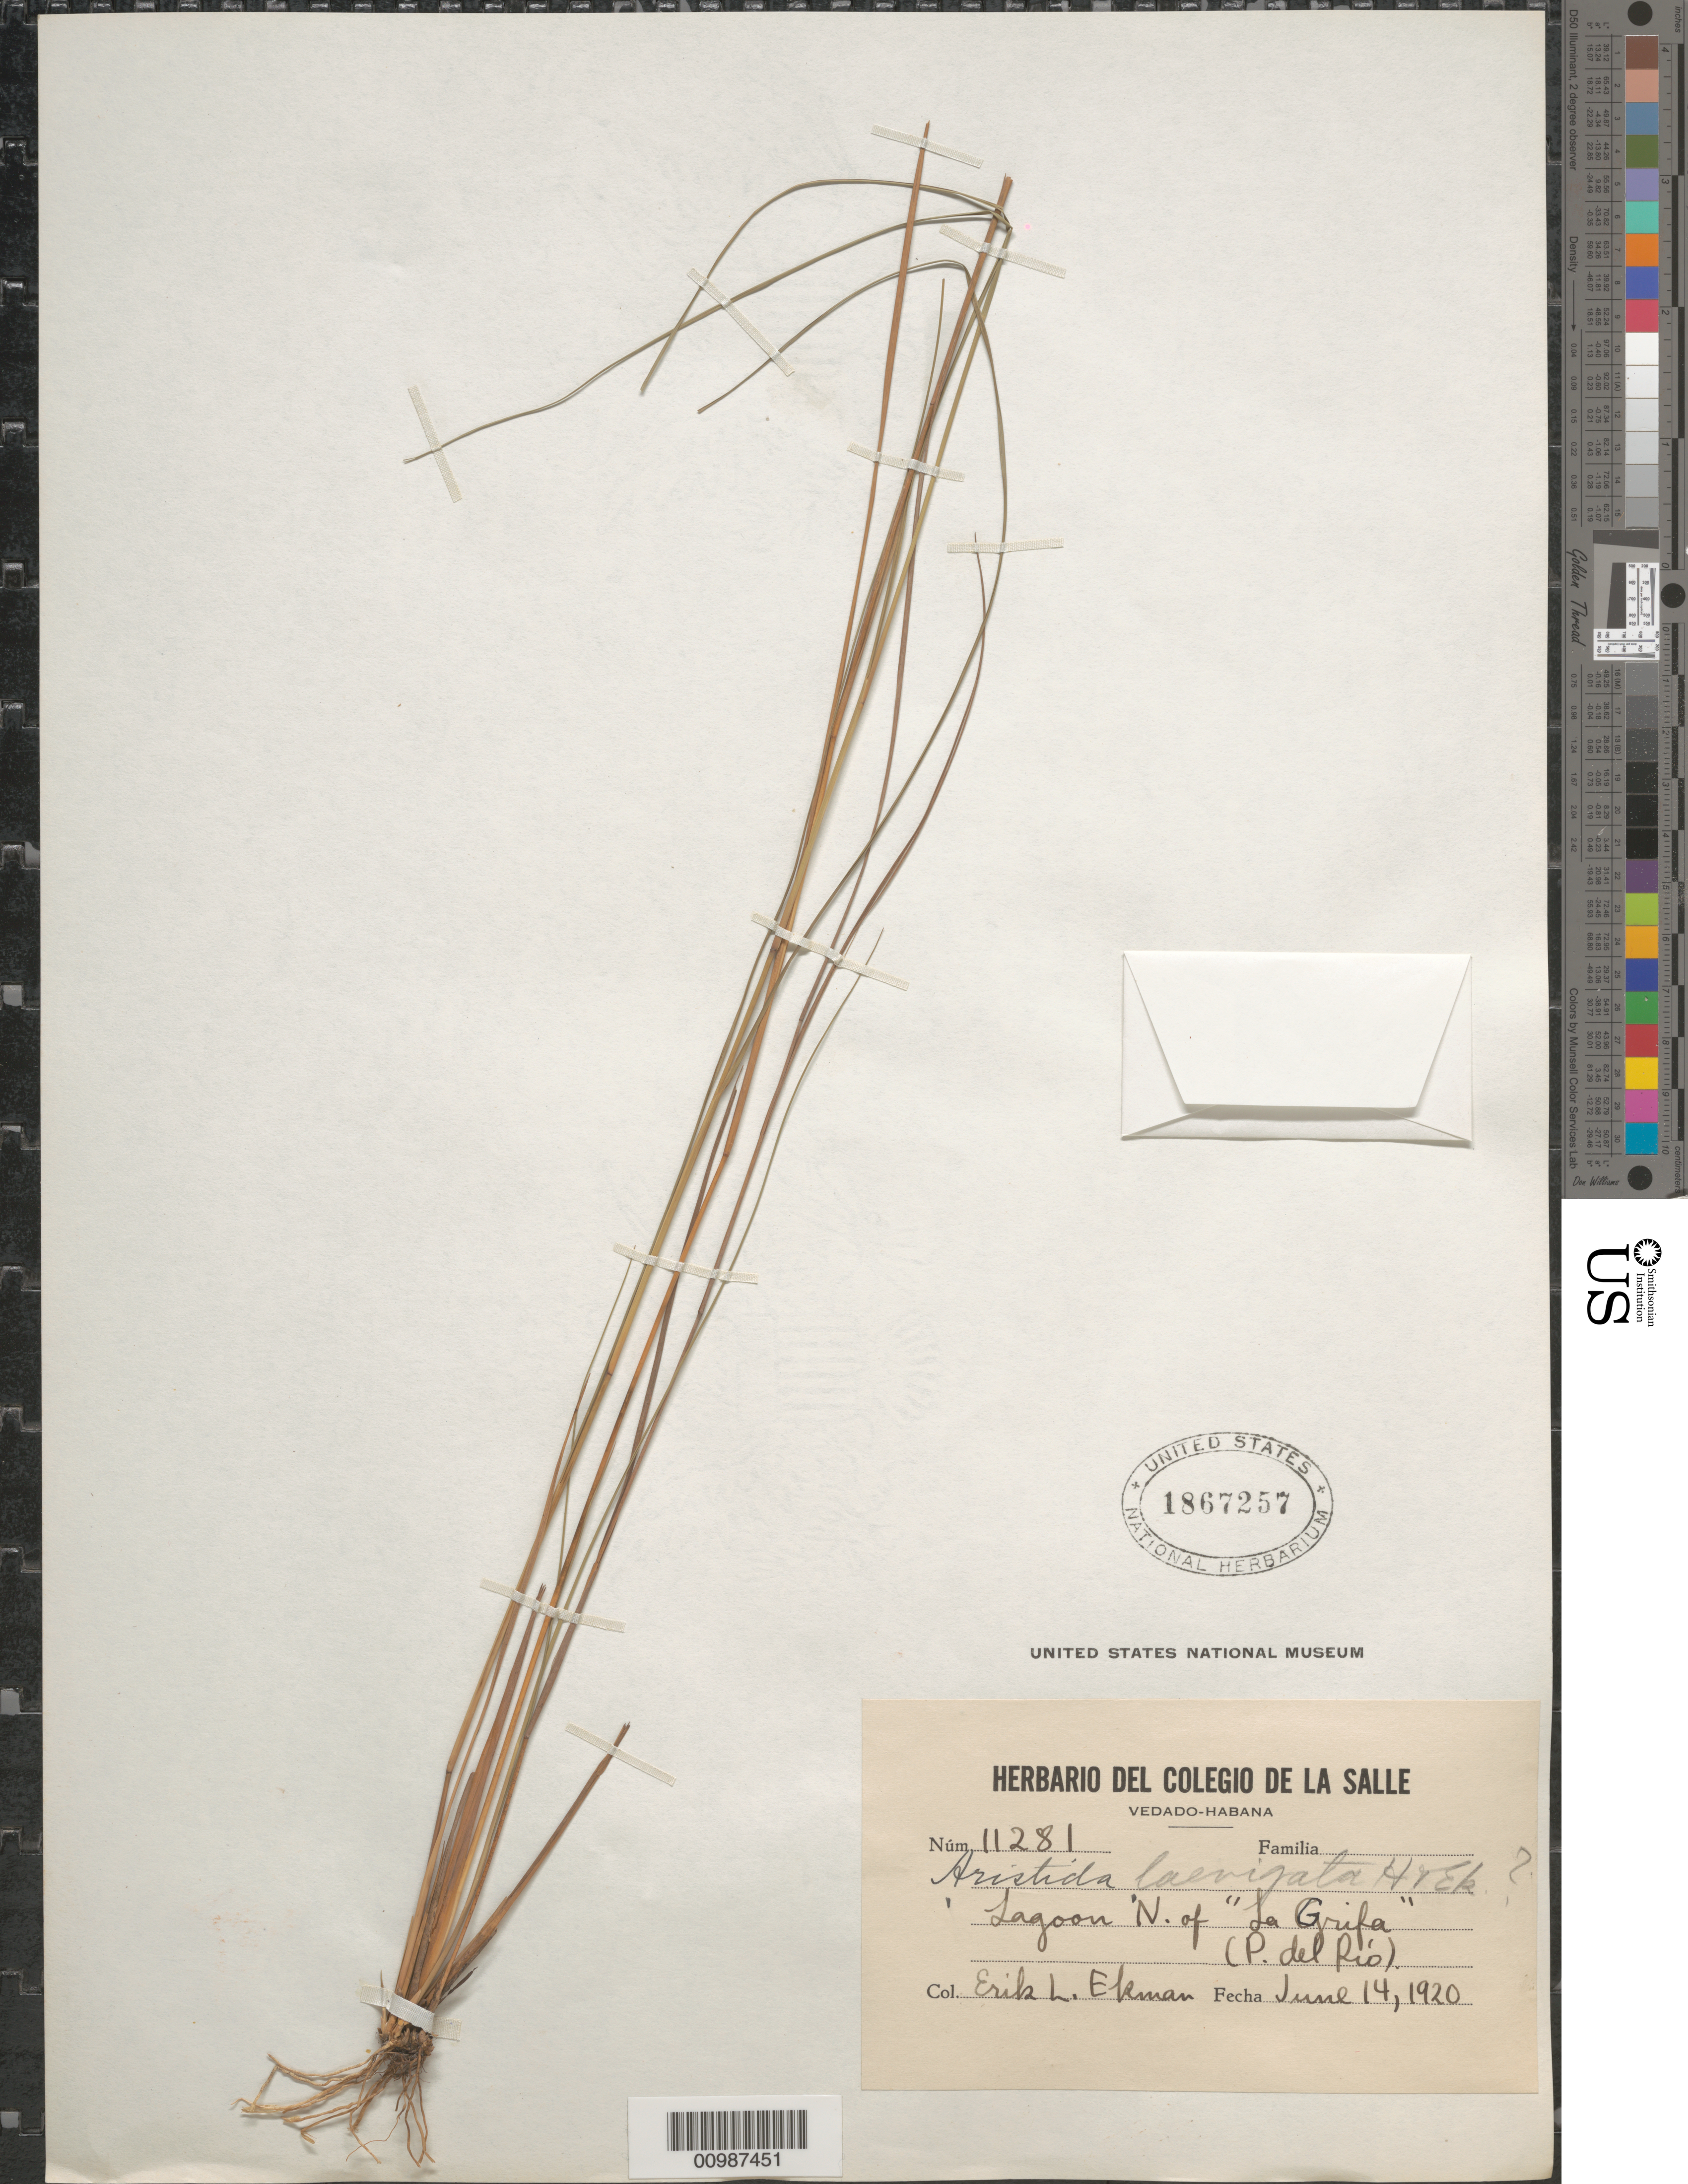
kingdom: Plantae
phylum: Tracheophyta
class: Liliopsida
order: Poales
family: Poaceae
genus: Aristida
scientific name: Aristida laevigata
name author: Hitchc. & Ekman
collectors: E. L. Ekman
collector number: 11281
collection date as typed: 14 Jun 1920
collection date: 1920-06-14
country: Cuba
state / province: Pinar del Rio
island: Cuba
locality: Pinar del Rio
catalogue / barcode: US 1867257